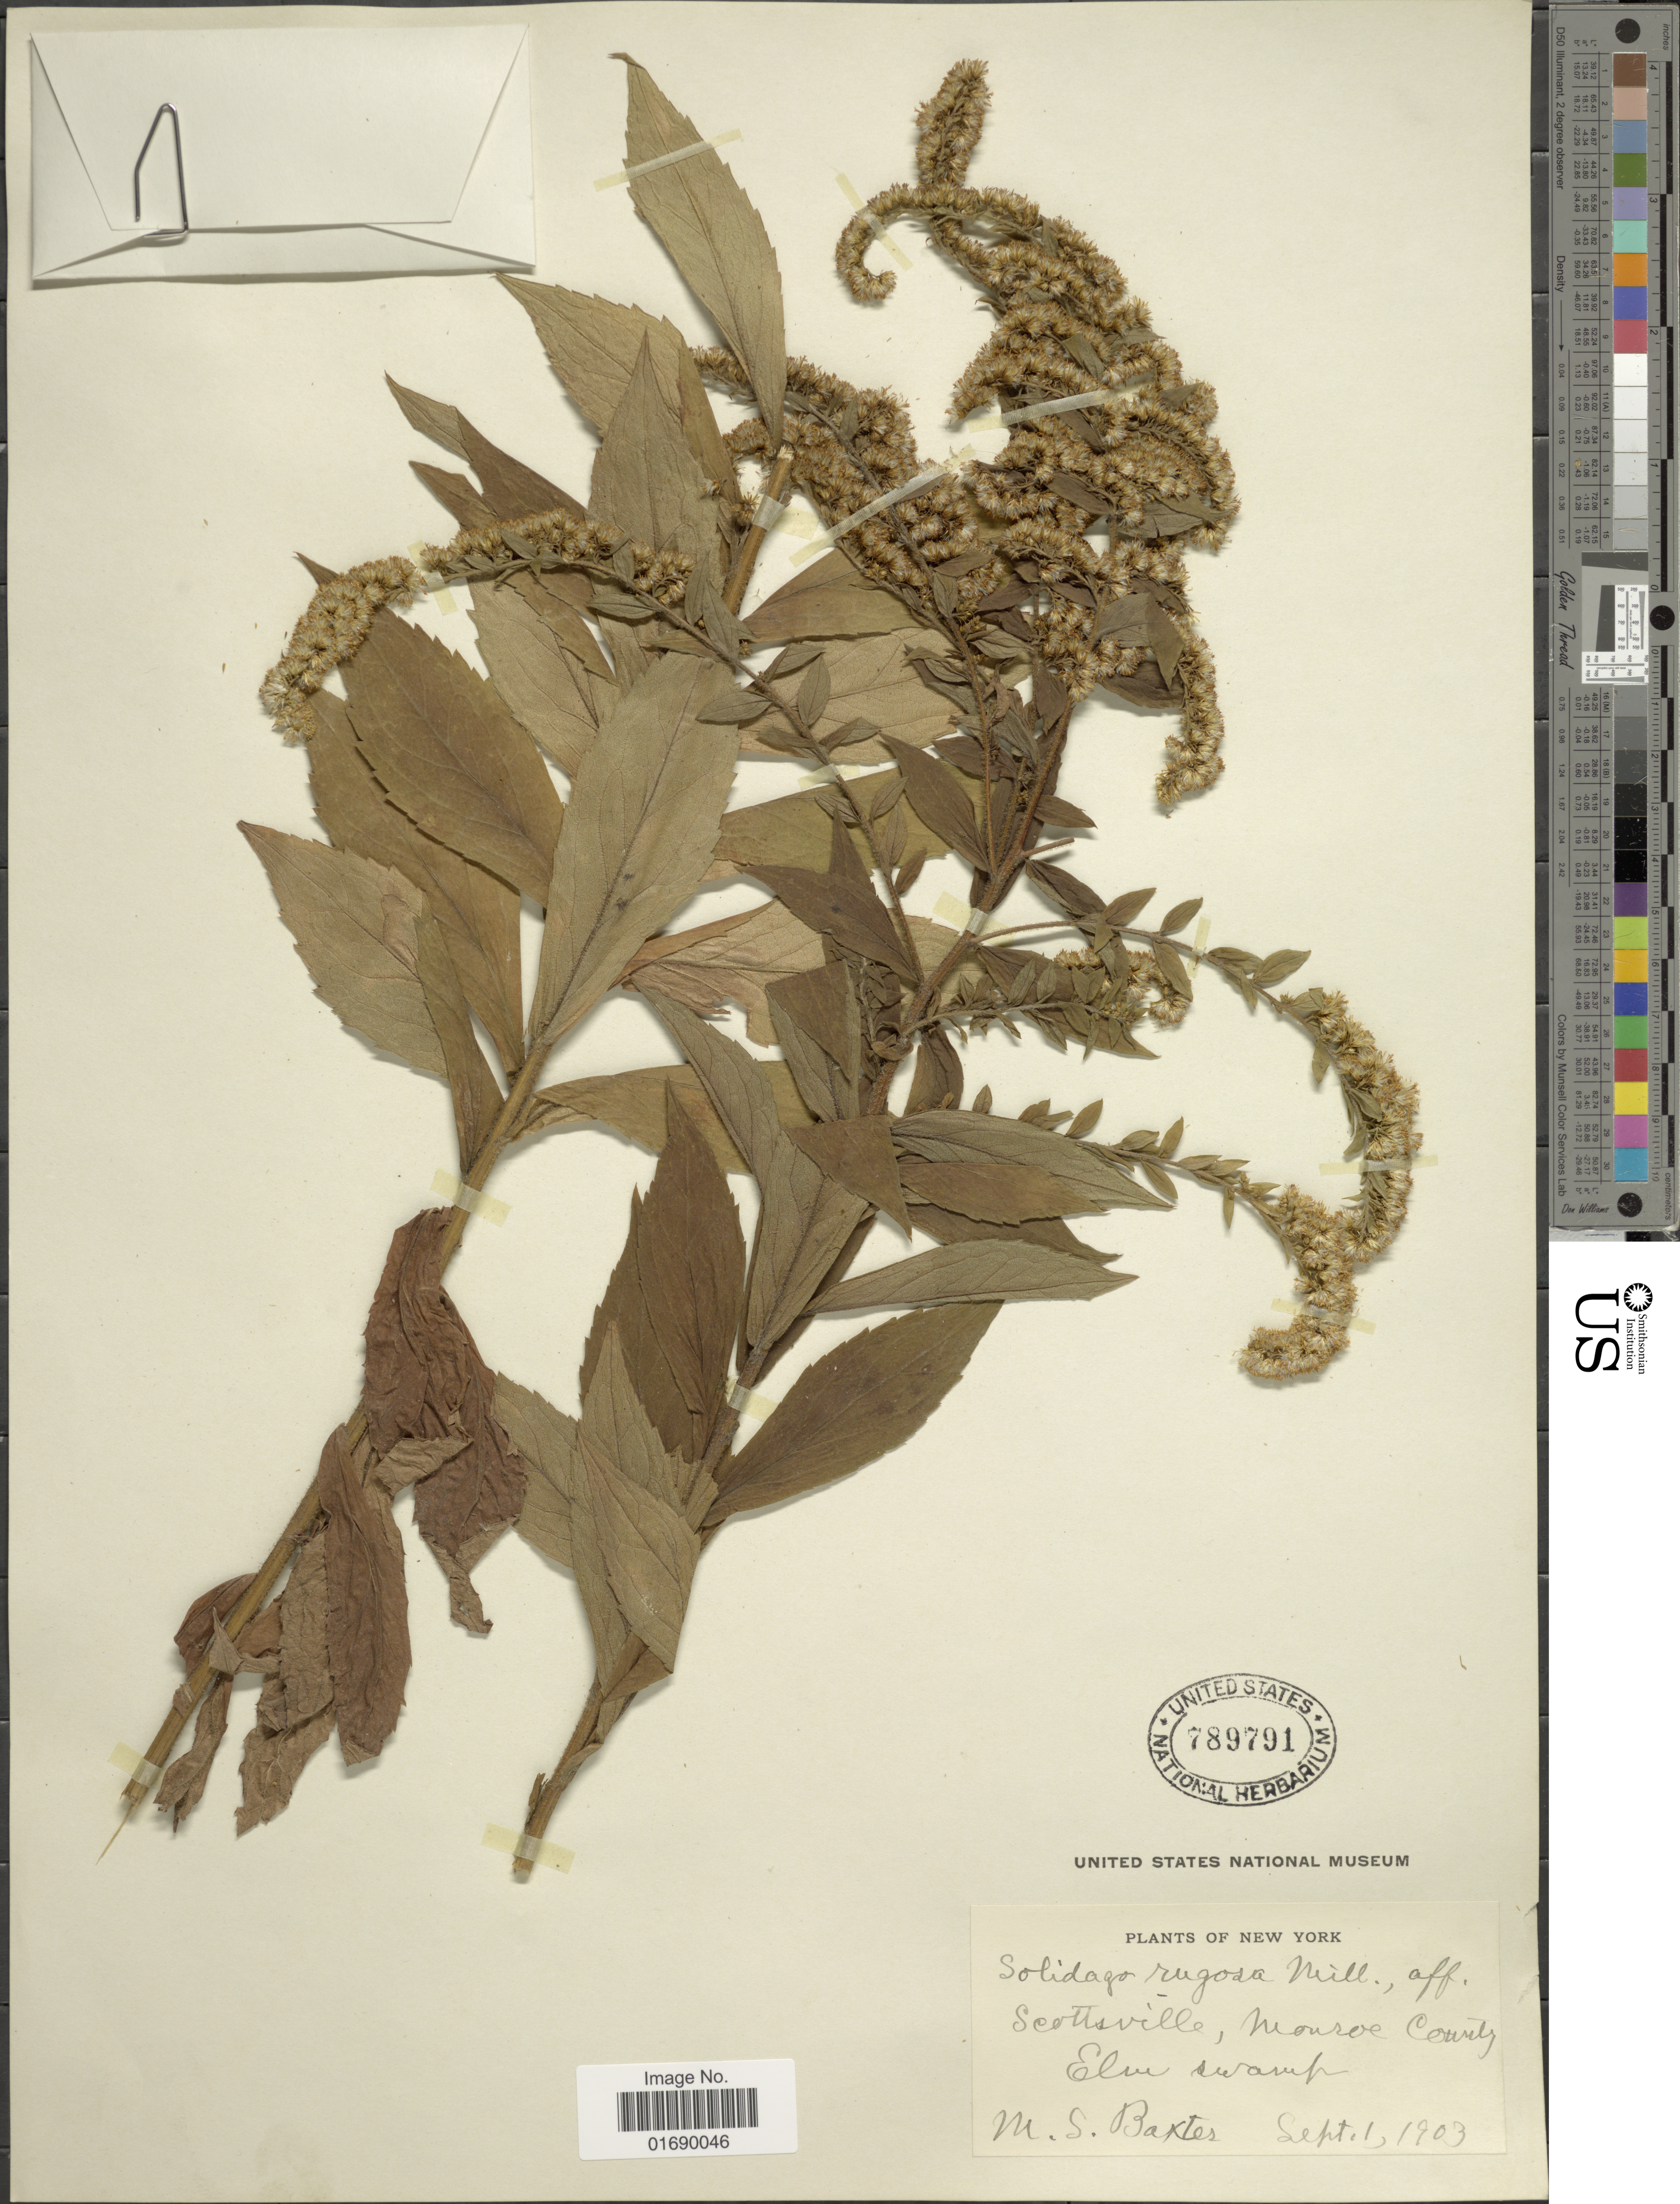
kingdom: Plantae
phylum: Tracheophyta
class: Magnoliopsida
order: Asterales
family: Asteraceae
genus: Solidago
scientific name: Solidago rugosa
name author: Mill.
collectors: M. Baxter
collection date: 1903-09-01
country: United States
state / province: New York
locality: Scottville, Monroe County, Elve Camp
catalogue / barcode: US 789791